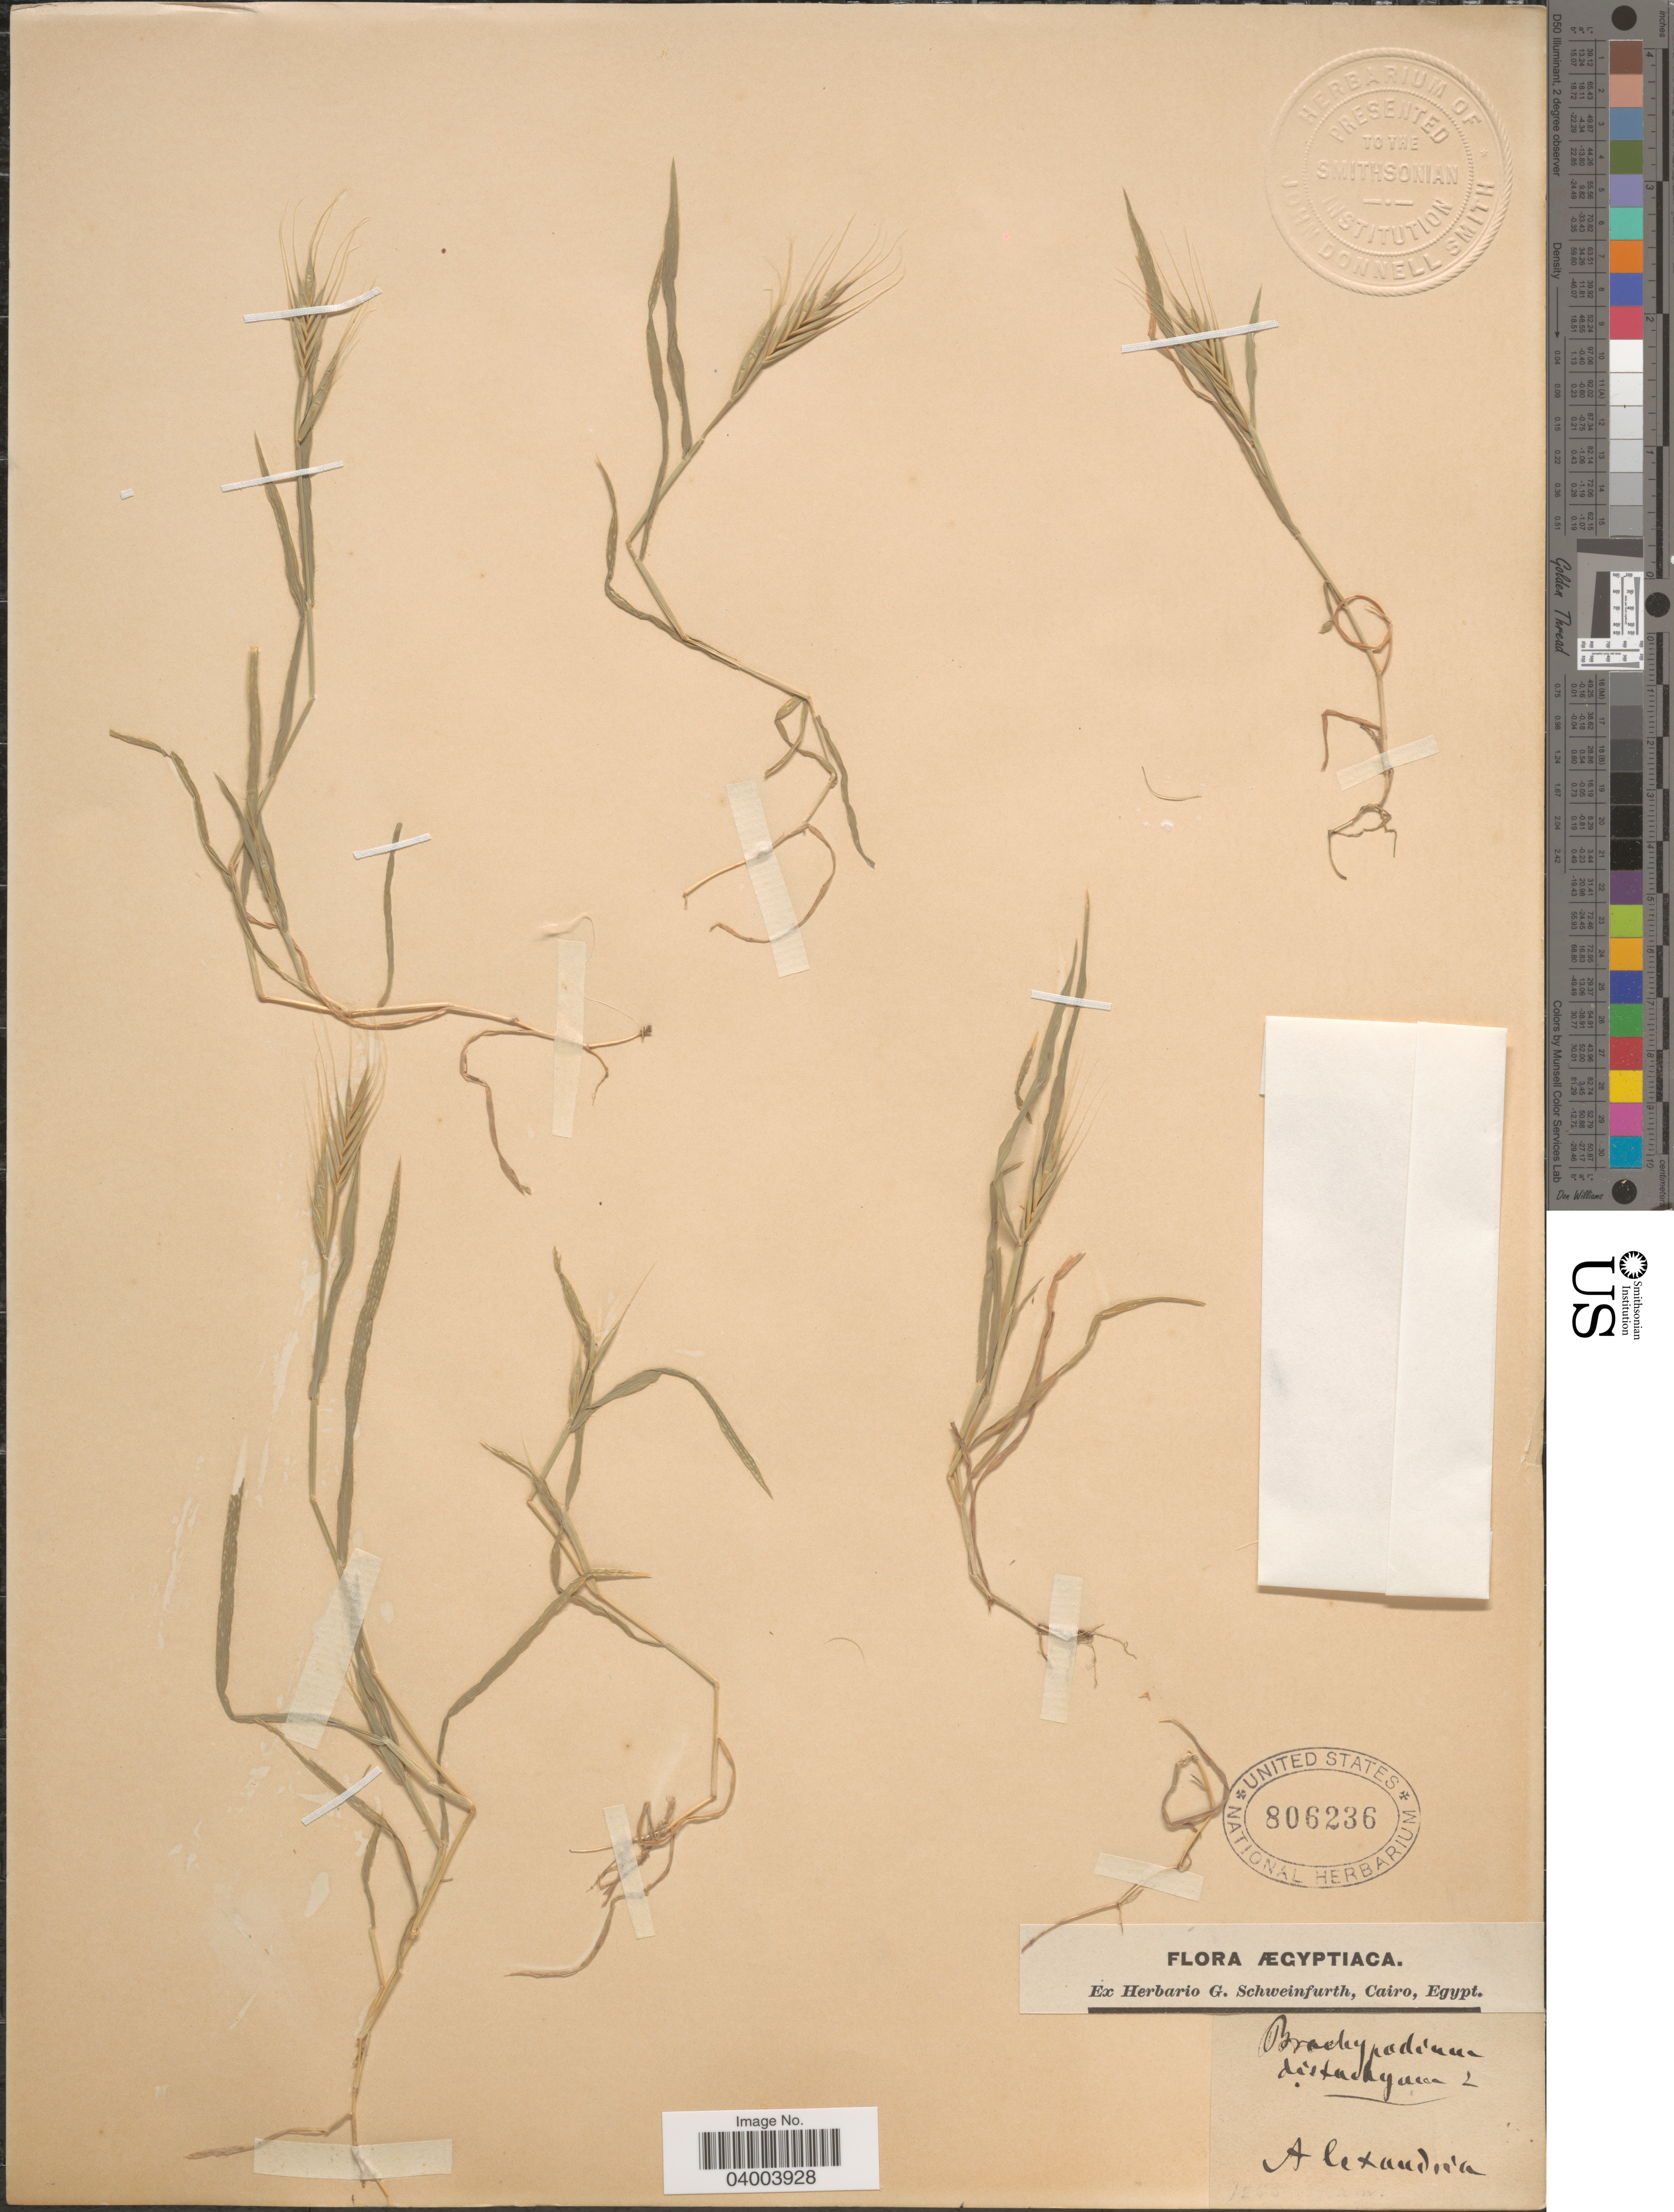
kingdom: Plantae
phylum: Tracheophyta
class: Liliopsida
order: Poales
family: Poaceae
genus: Brachypodium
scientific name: Brachypodium distachyon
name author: (L.) P. Beauv.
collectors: ex herb. G. Schweinfurth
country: Egypt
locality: Ægyptiaca. Alexandria.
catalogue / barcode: US 806236